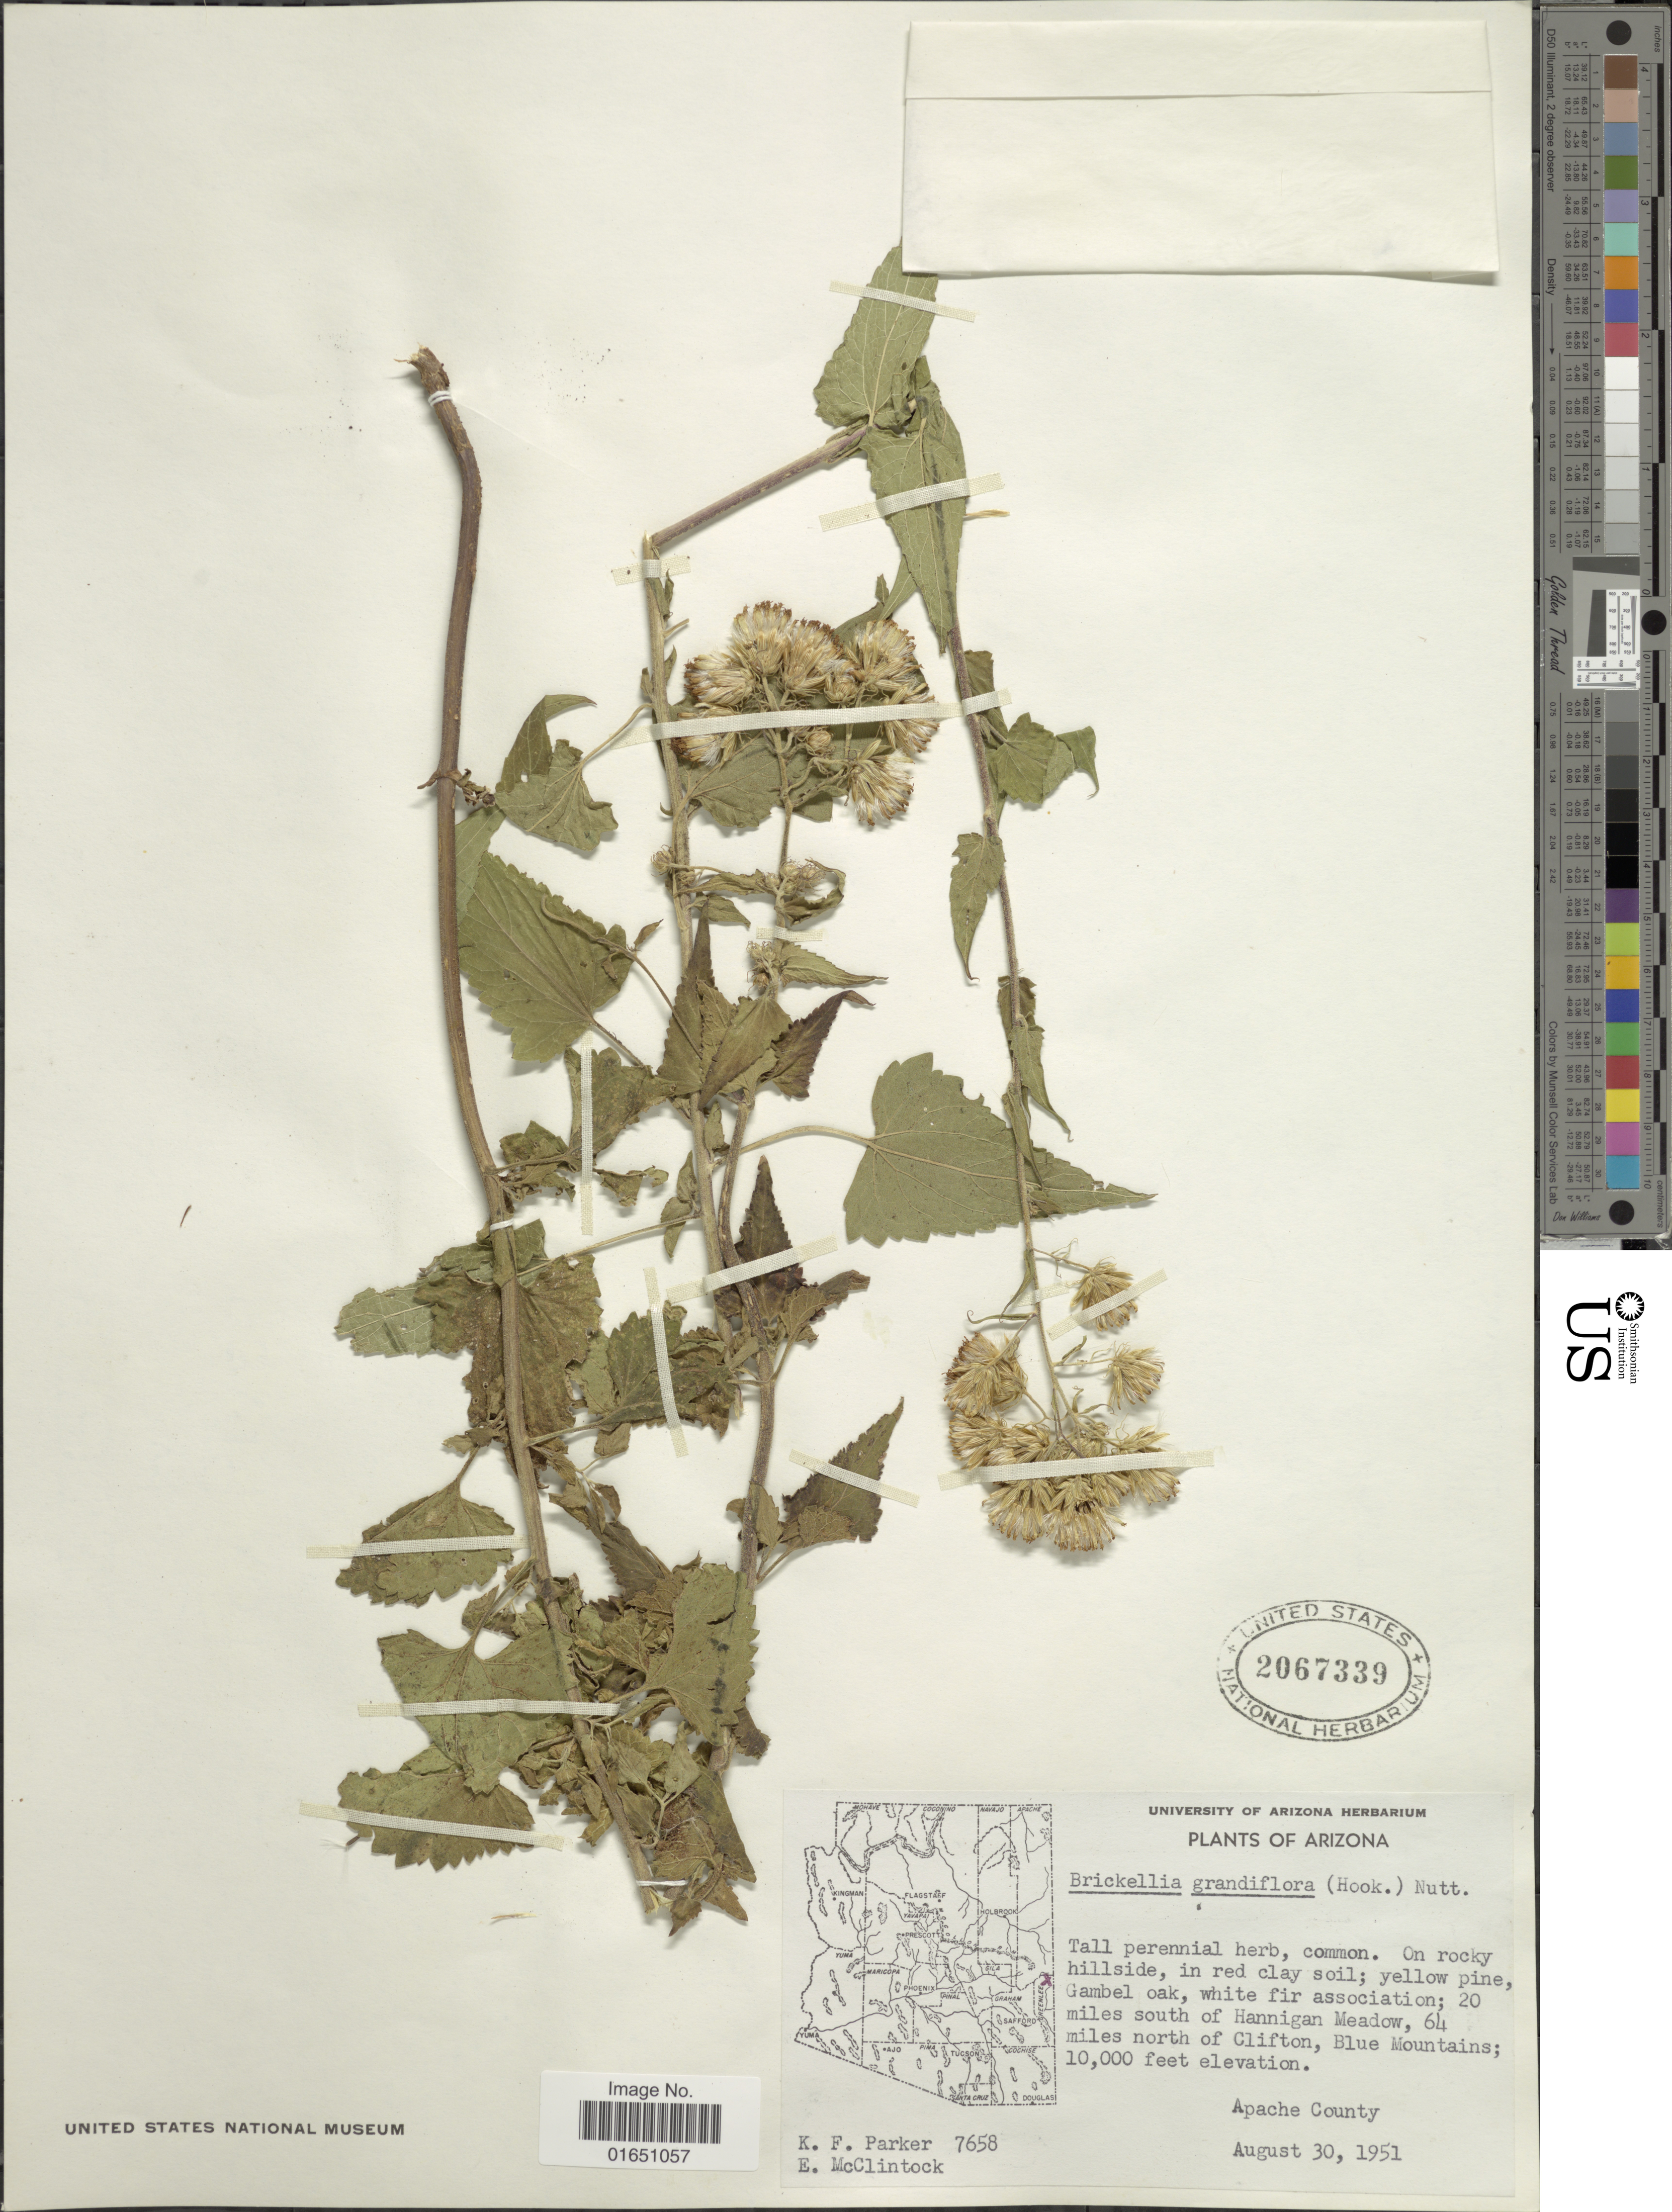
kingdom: Plantae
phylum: Tracheophyta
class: Magnoliopsida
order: Asterales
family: Asteraceae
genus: Brickellia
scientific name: Brickellia grandiflora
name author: (Hook.) Nutt.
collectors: K. F. Parker & E. McClintock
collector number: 7658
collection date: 1951-08-30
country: United States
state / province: Arizona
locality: On rocky hillside, in red clay soil; yellow pine, Gambel oak, white fir association; 20 miles south of Hanningan Meadow, 64 miles north of Clifton, Blue Mountains, Apache County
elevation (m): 3048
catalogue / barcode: US 2067339